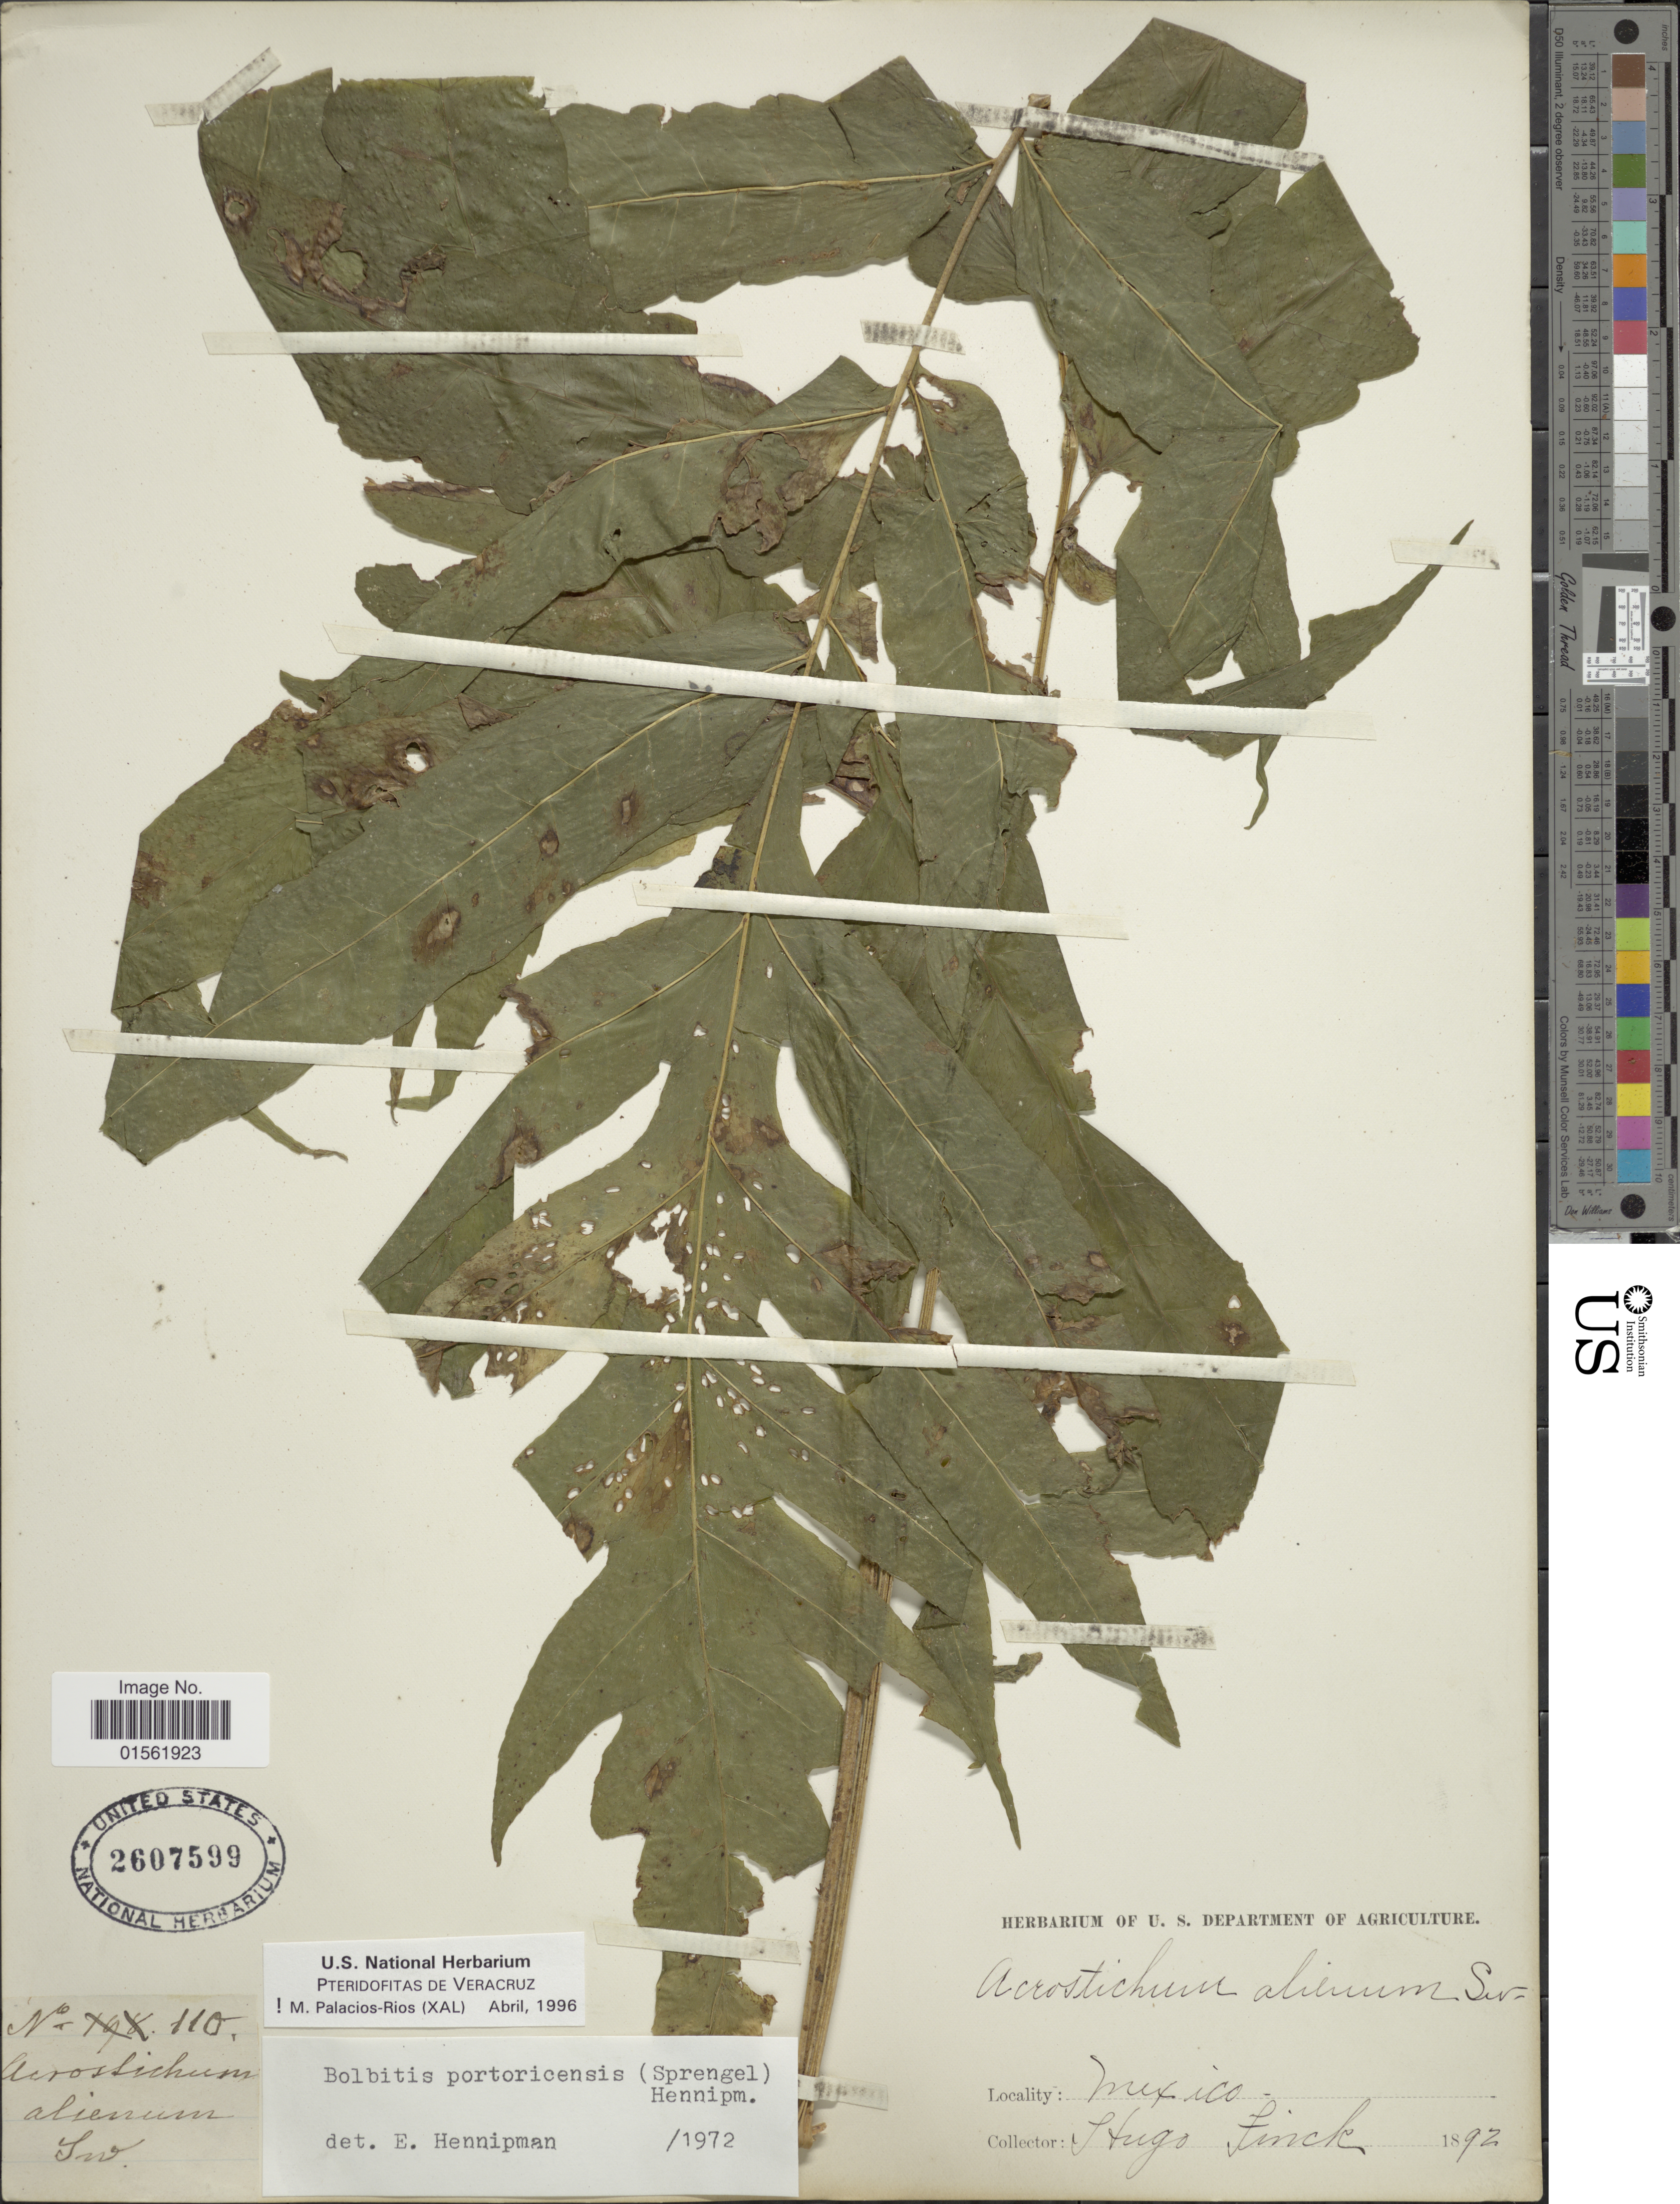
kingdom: Plantae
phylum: Tracheophyta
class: Polypodiopsida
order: Polypodiales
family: Dryopteridaceae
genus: Bolbitis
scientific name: Bolbitis portoricensis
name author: (Spreng.) Hennipman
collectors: H. Finck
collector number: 110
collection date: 1892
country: Mexico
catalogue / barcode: US 2607599